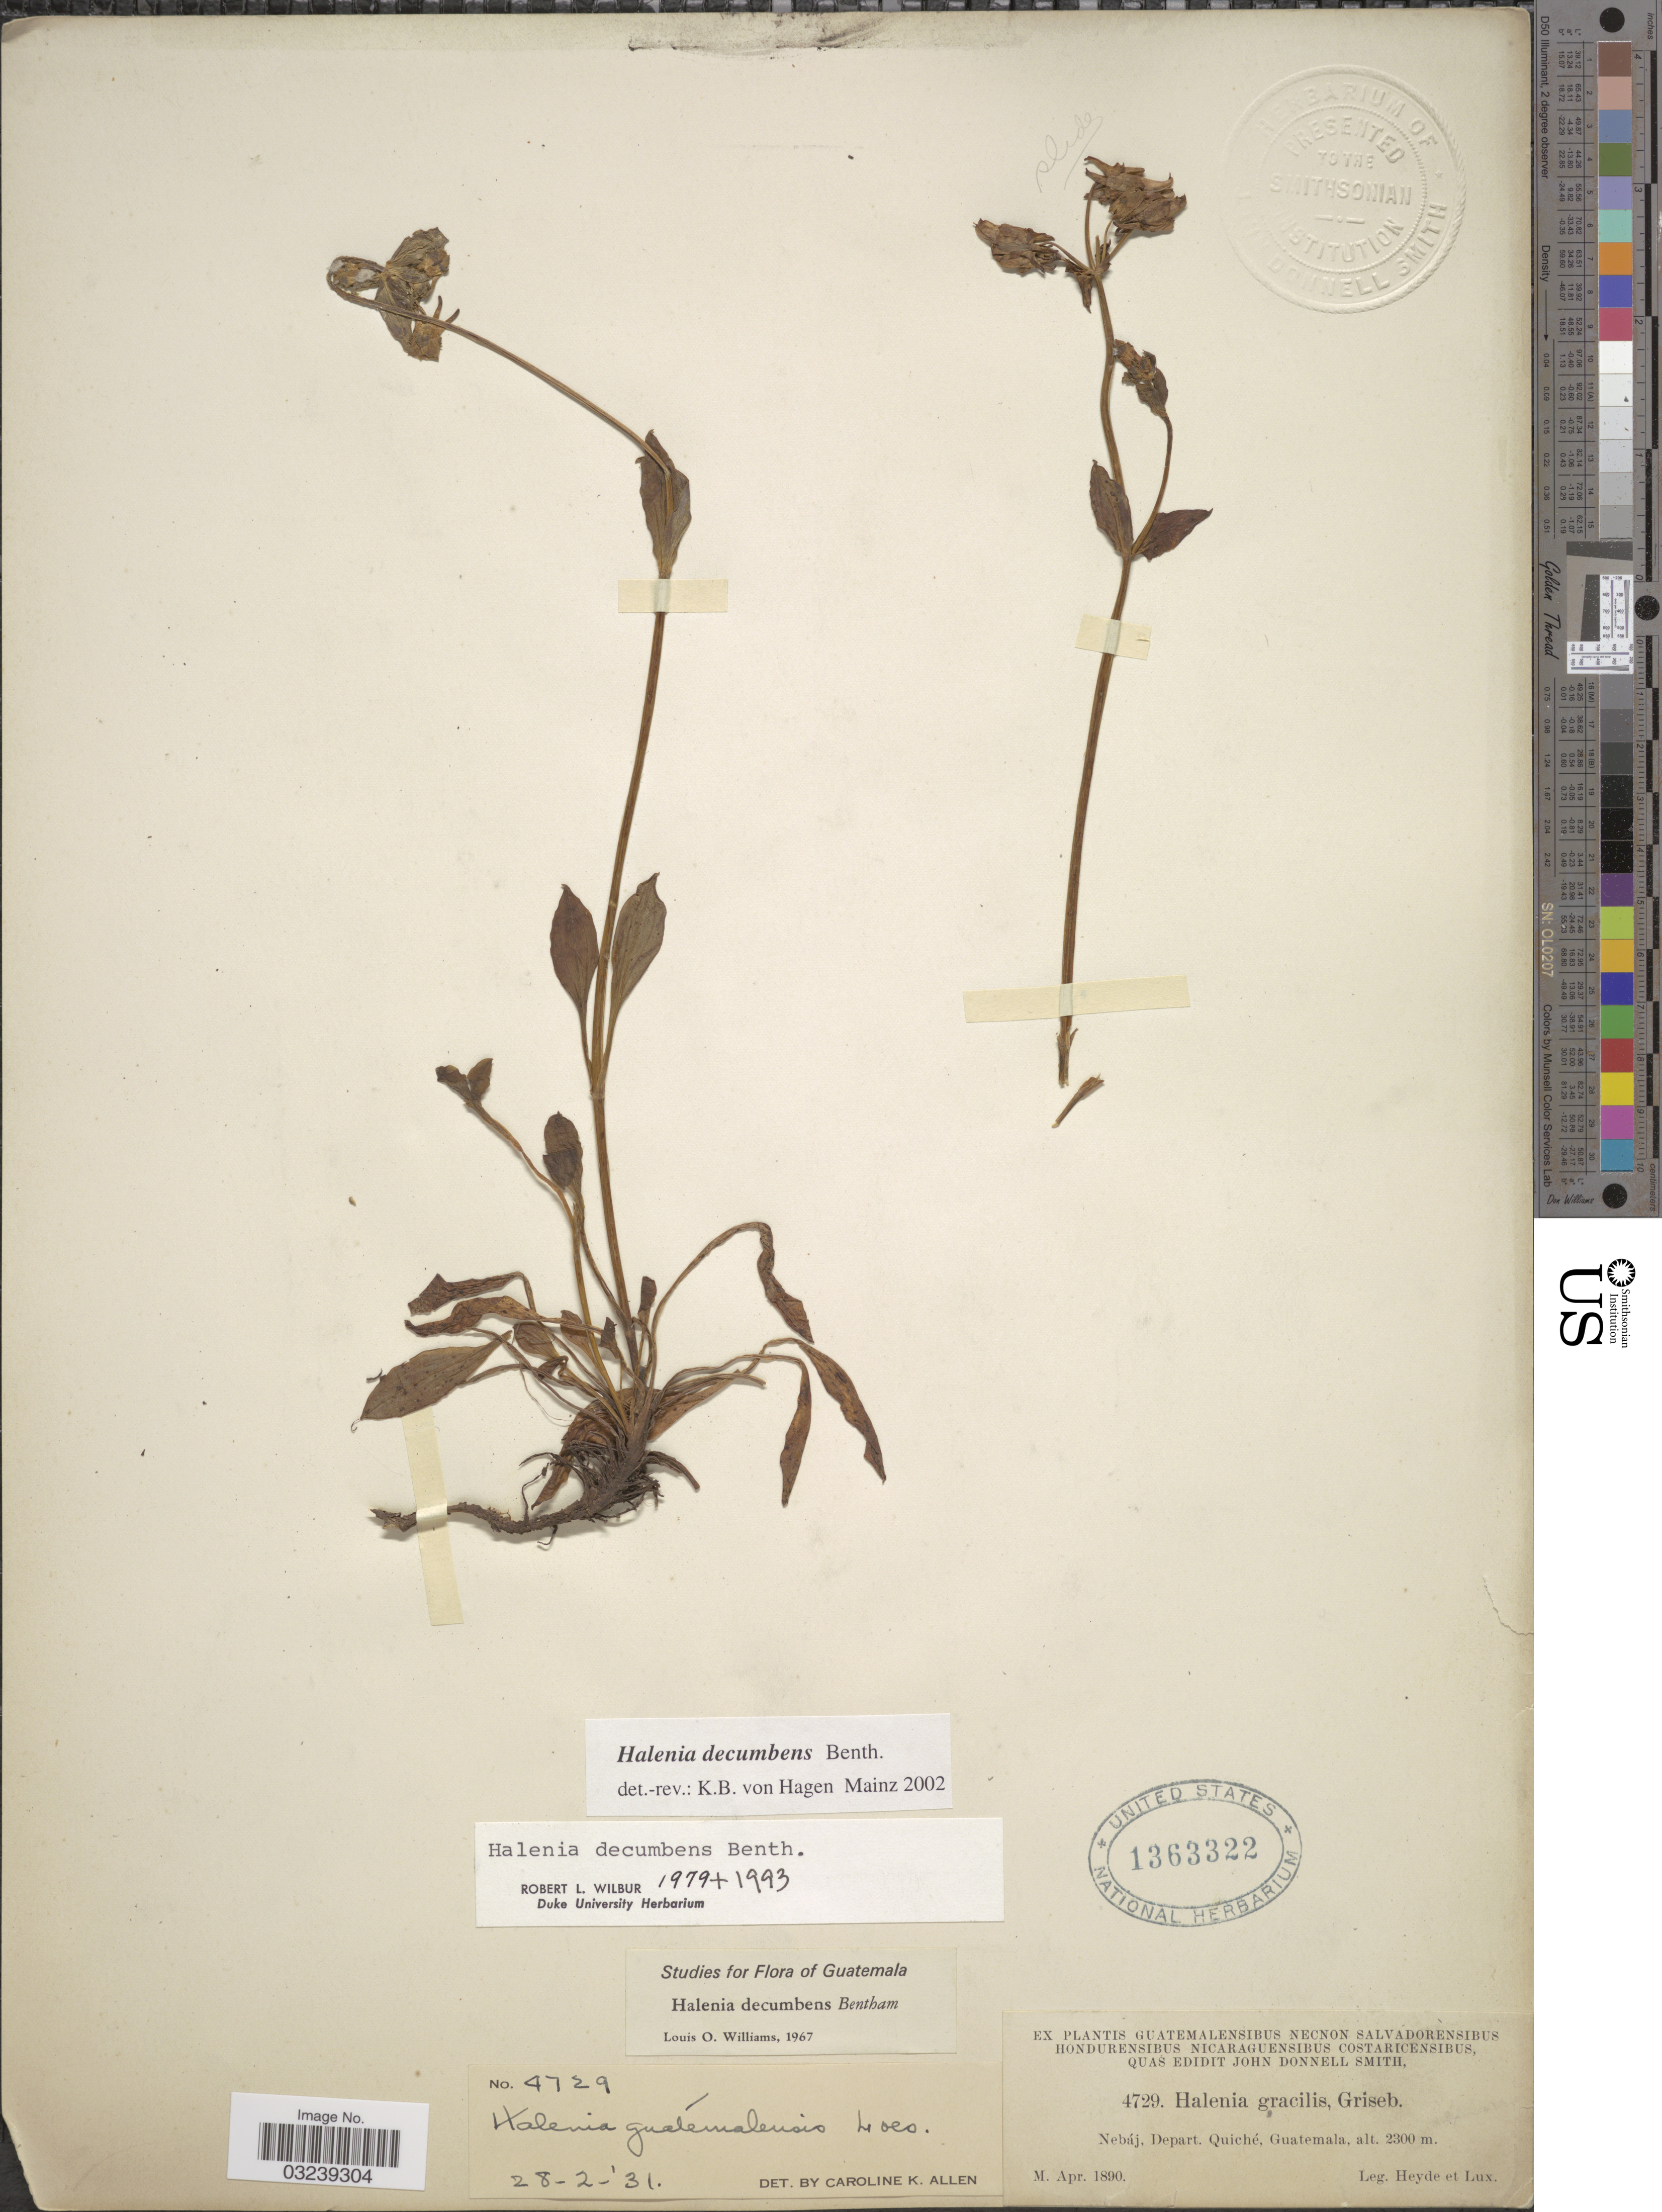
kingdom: Plantae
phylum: Tracheophyta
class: Magnoliopsida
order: Gentianales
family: Gentianaceae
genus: Halenia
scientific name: Halenia decumbens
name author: Benth.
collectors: Heyde & Lux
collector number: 4729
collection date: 1890-04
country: Guatemala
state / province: El Quiché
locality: Nebáj, Depart. Quiché.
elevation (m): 2300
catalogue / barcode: US 1363322